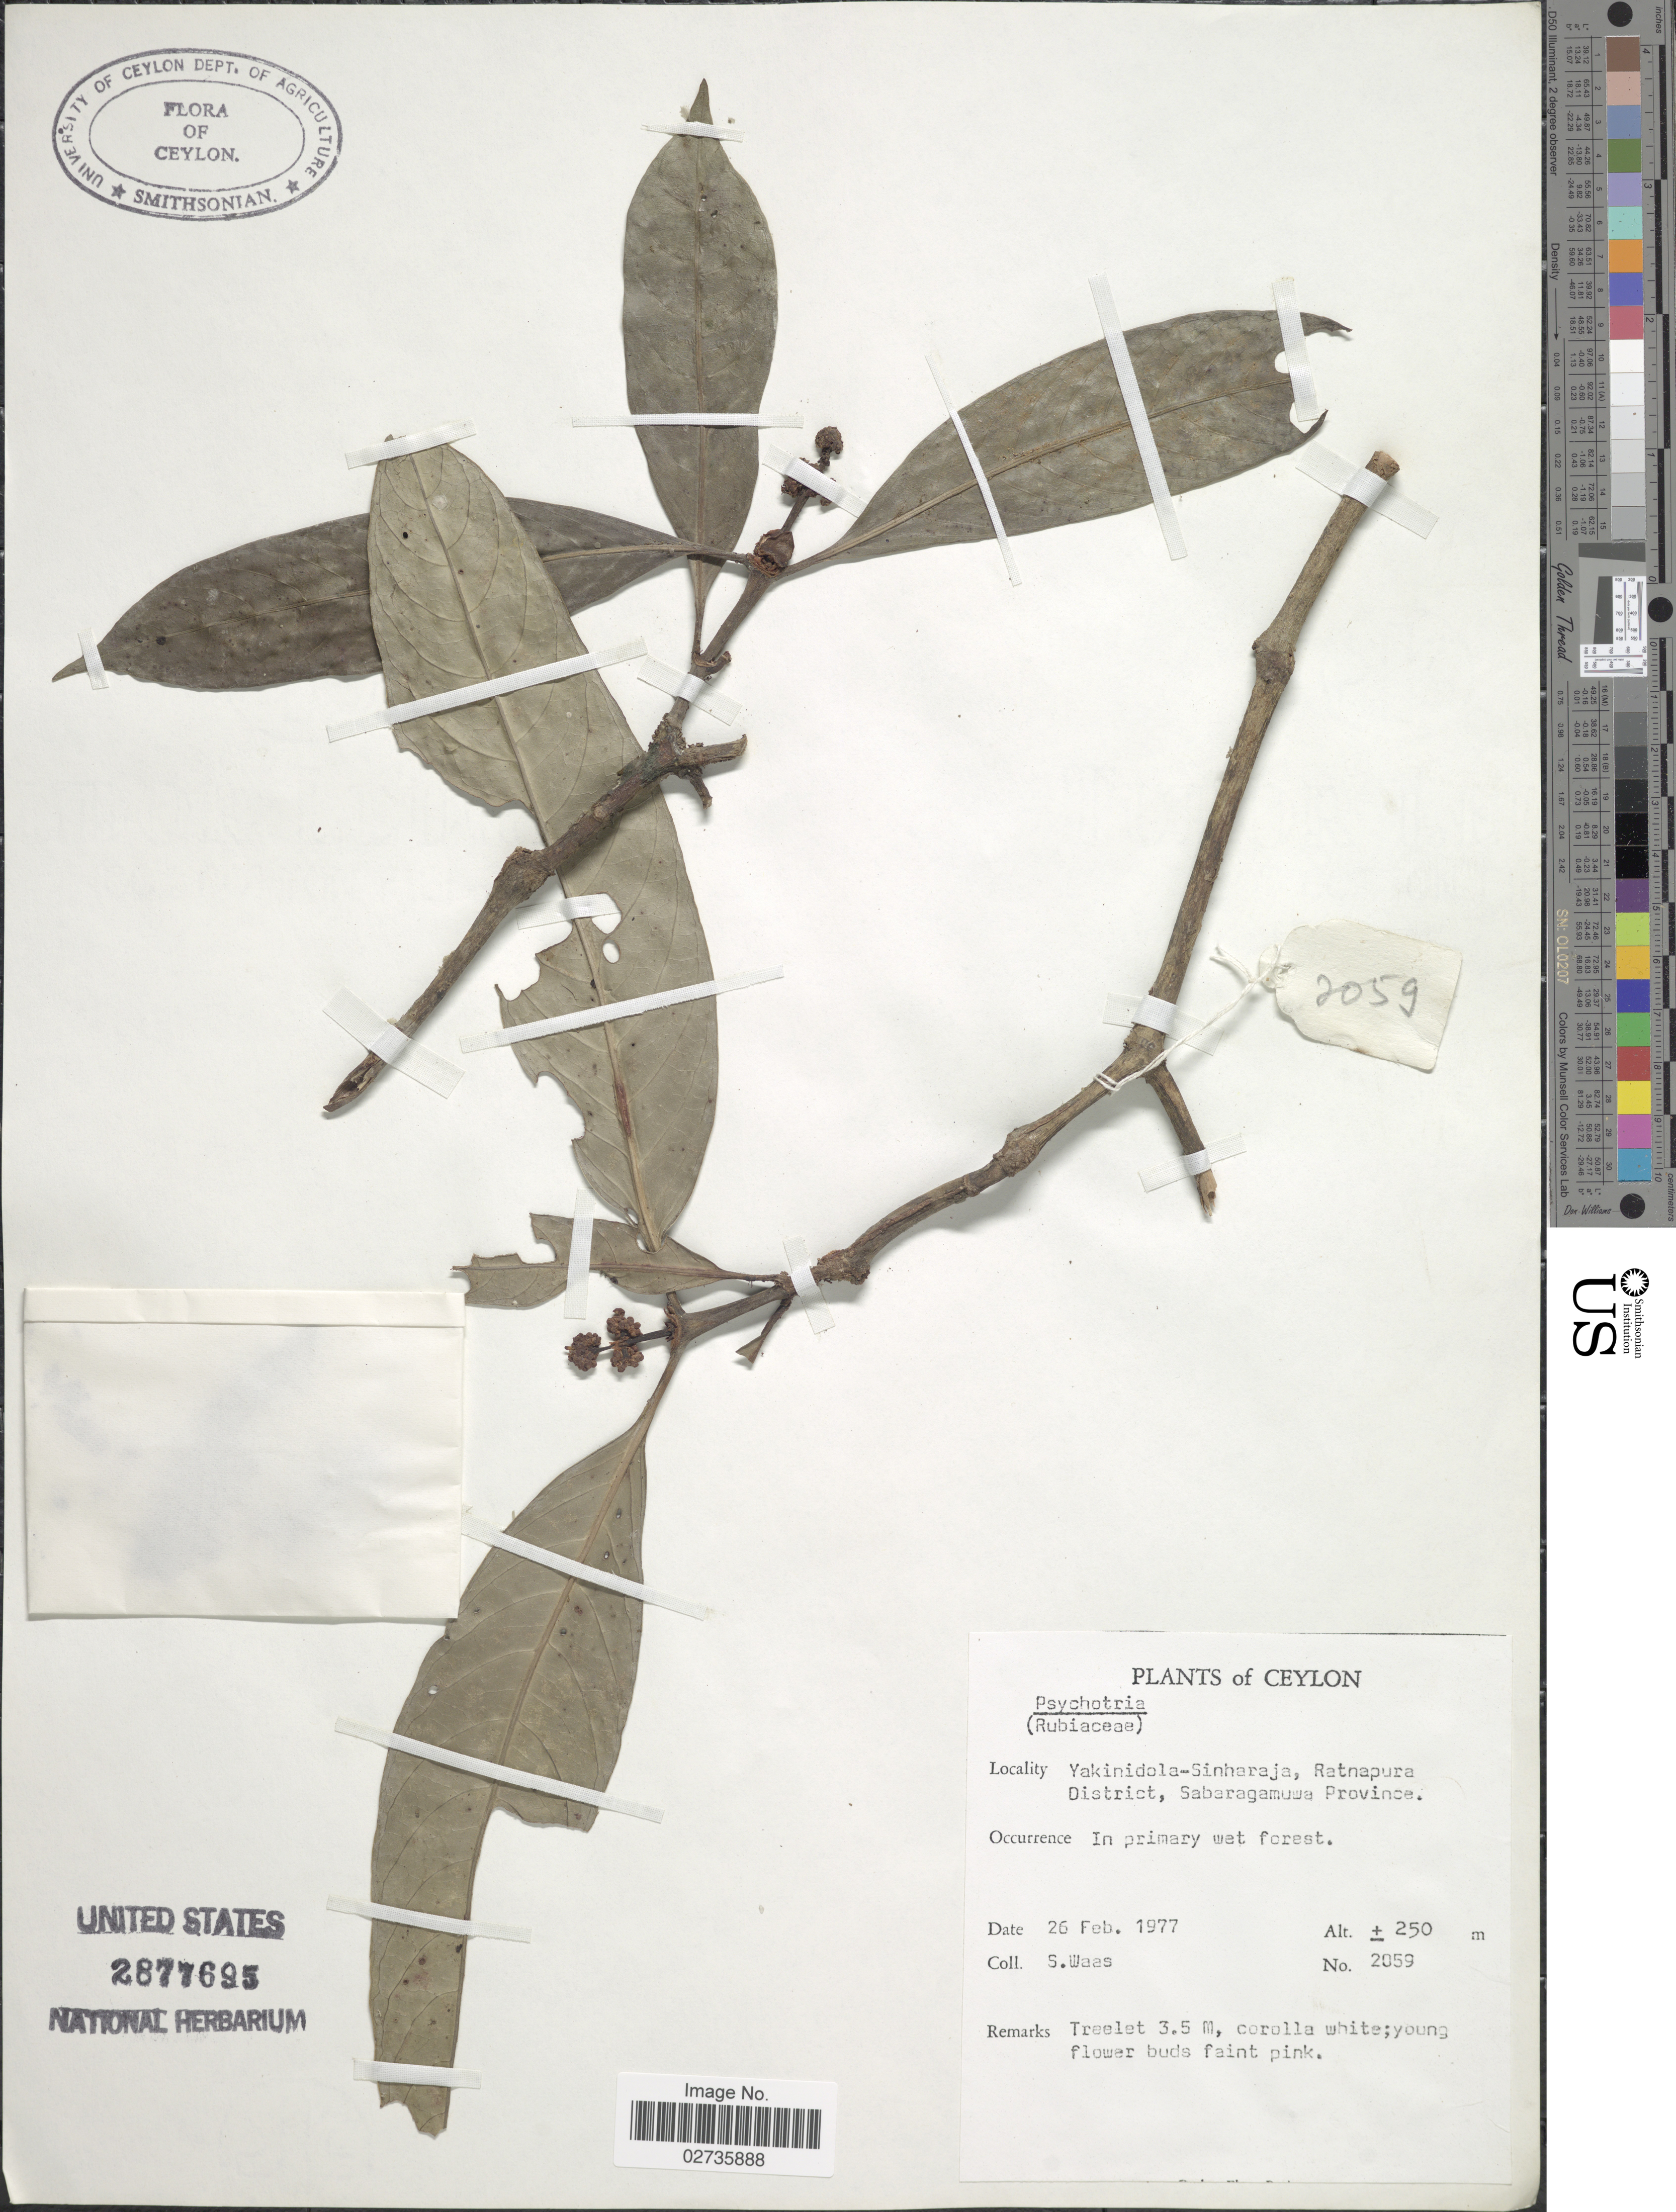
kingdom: Plantae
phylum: Tracheophyta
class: Magnoliopsida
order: Gentianales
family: Rubiaceae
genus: Psychotria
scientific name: Psychotria sp.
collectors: S. Waas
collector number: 2059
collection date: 1977-02-26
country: Sri Lanka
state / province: Sabaragamuwa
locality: Ceylon, Yakinidola-Sinharaja, Ratnapura District, In primary wet forest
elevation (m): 250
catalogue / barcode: US 2877695